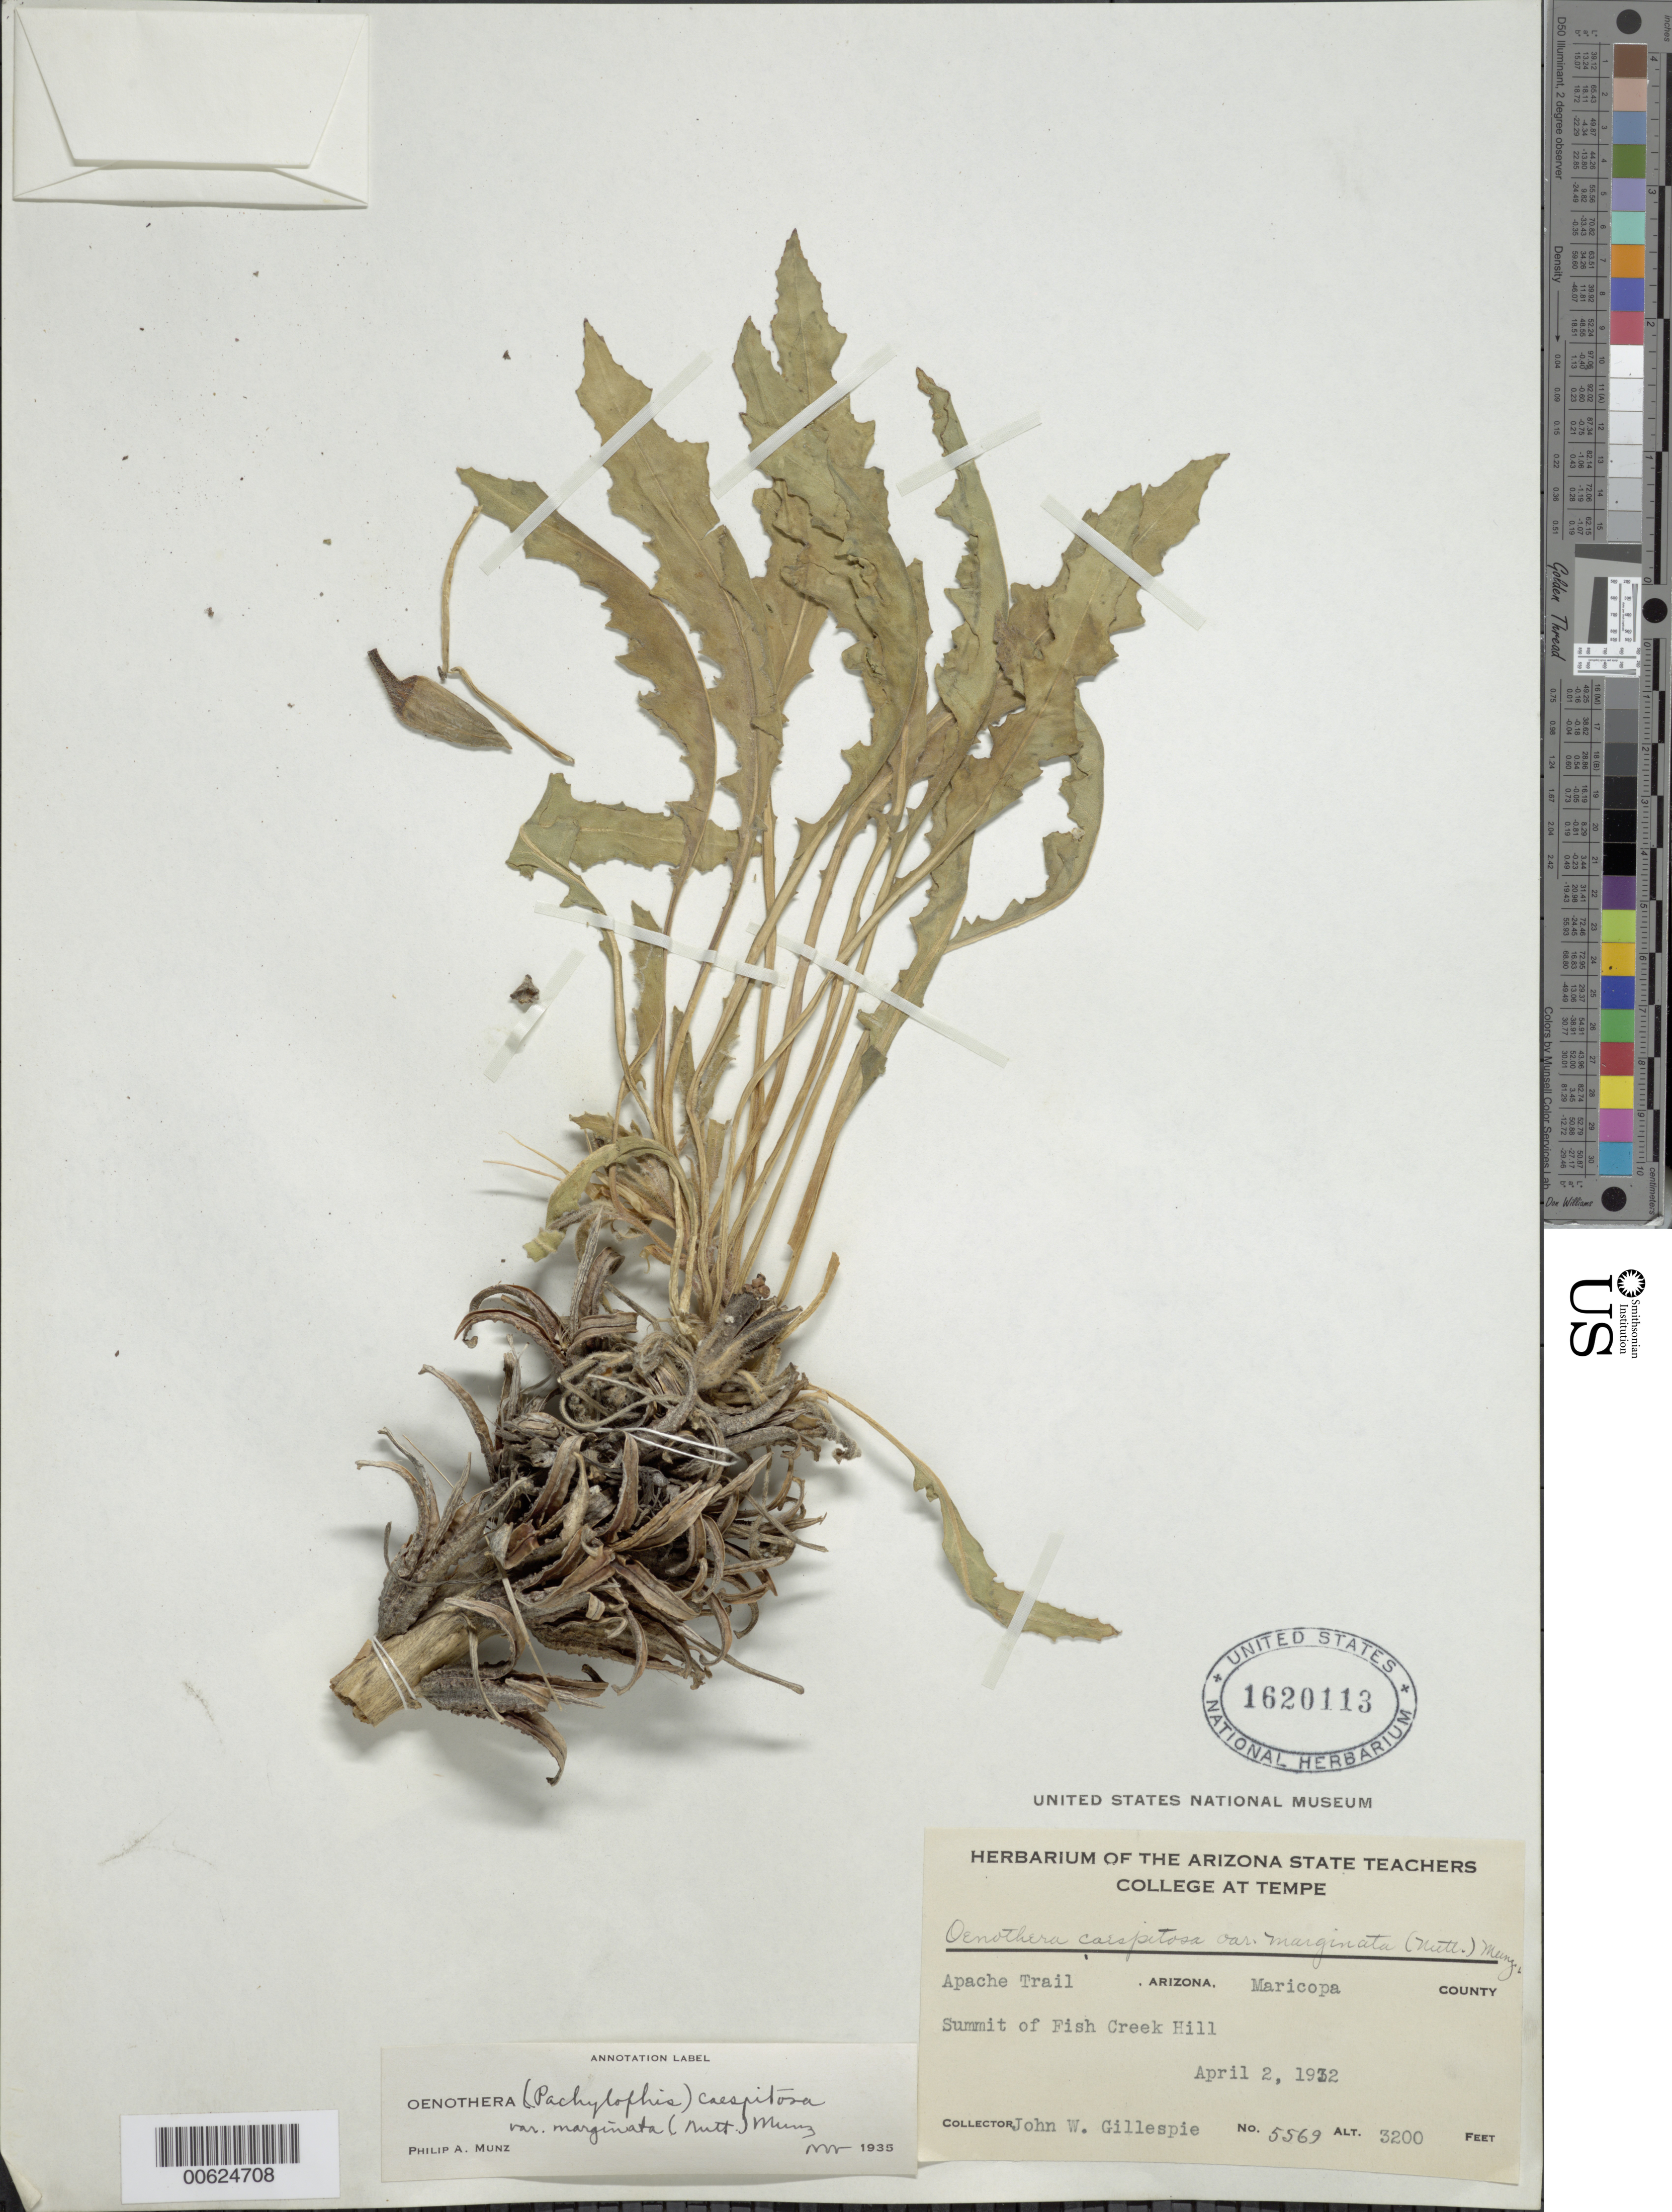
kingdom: Plantae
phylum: Tracheophyta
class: Magnoliopsida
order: Myrtales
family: Onagraceae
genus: Oenothera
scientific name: Oenothera cespitosa subsp. marginata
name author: (Nutt. ex Hook. & Arn.) Munz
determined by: Munz, Philip A.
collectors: J. W. Gilespie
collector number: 5569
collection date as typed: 02 Apr 1932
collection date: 1932-04-02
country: United States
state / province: Arizona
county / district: Maricopa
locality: Apache Trail, of Fish Creek Hill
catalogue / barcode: US 1620113